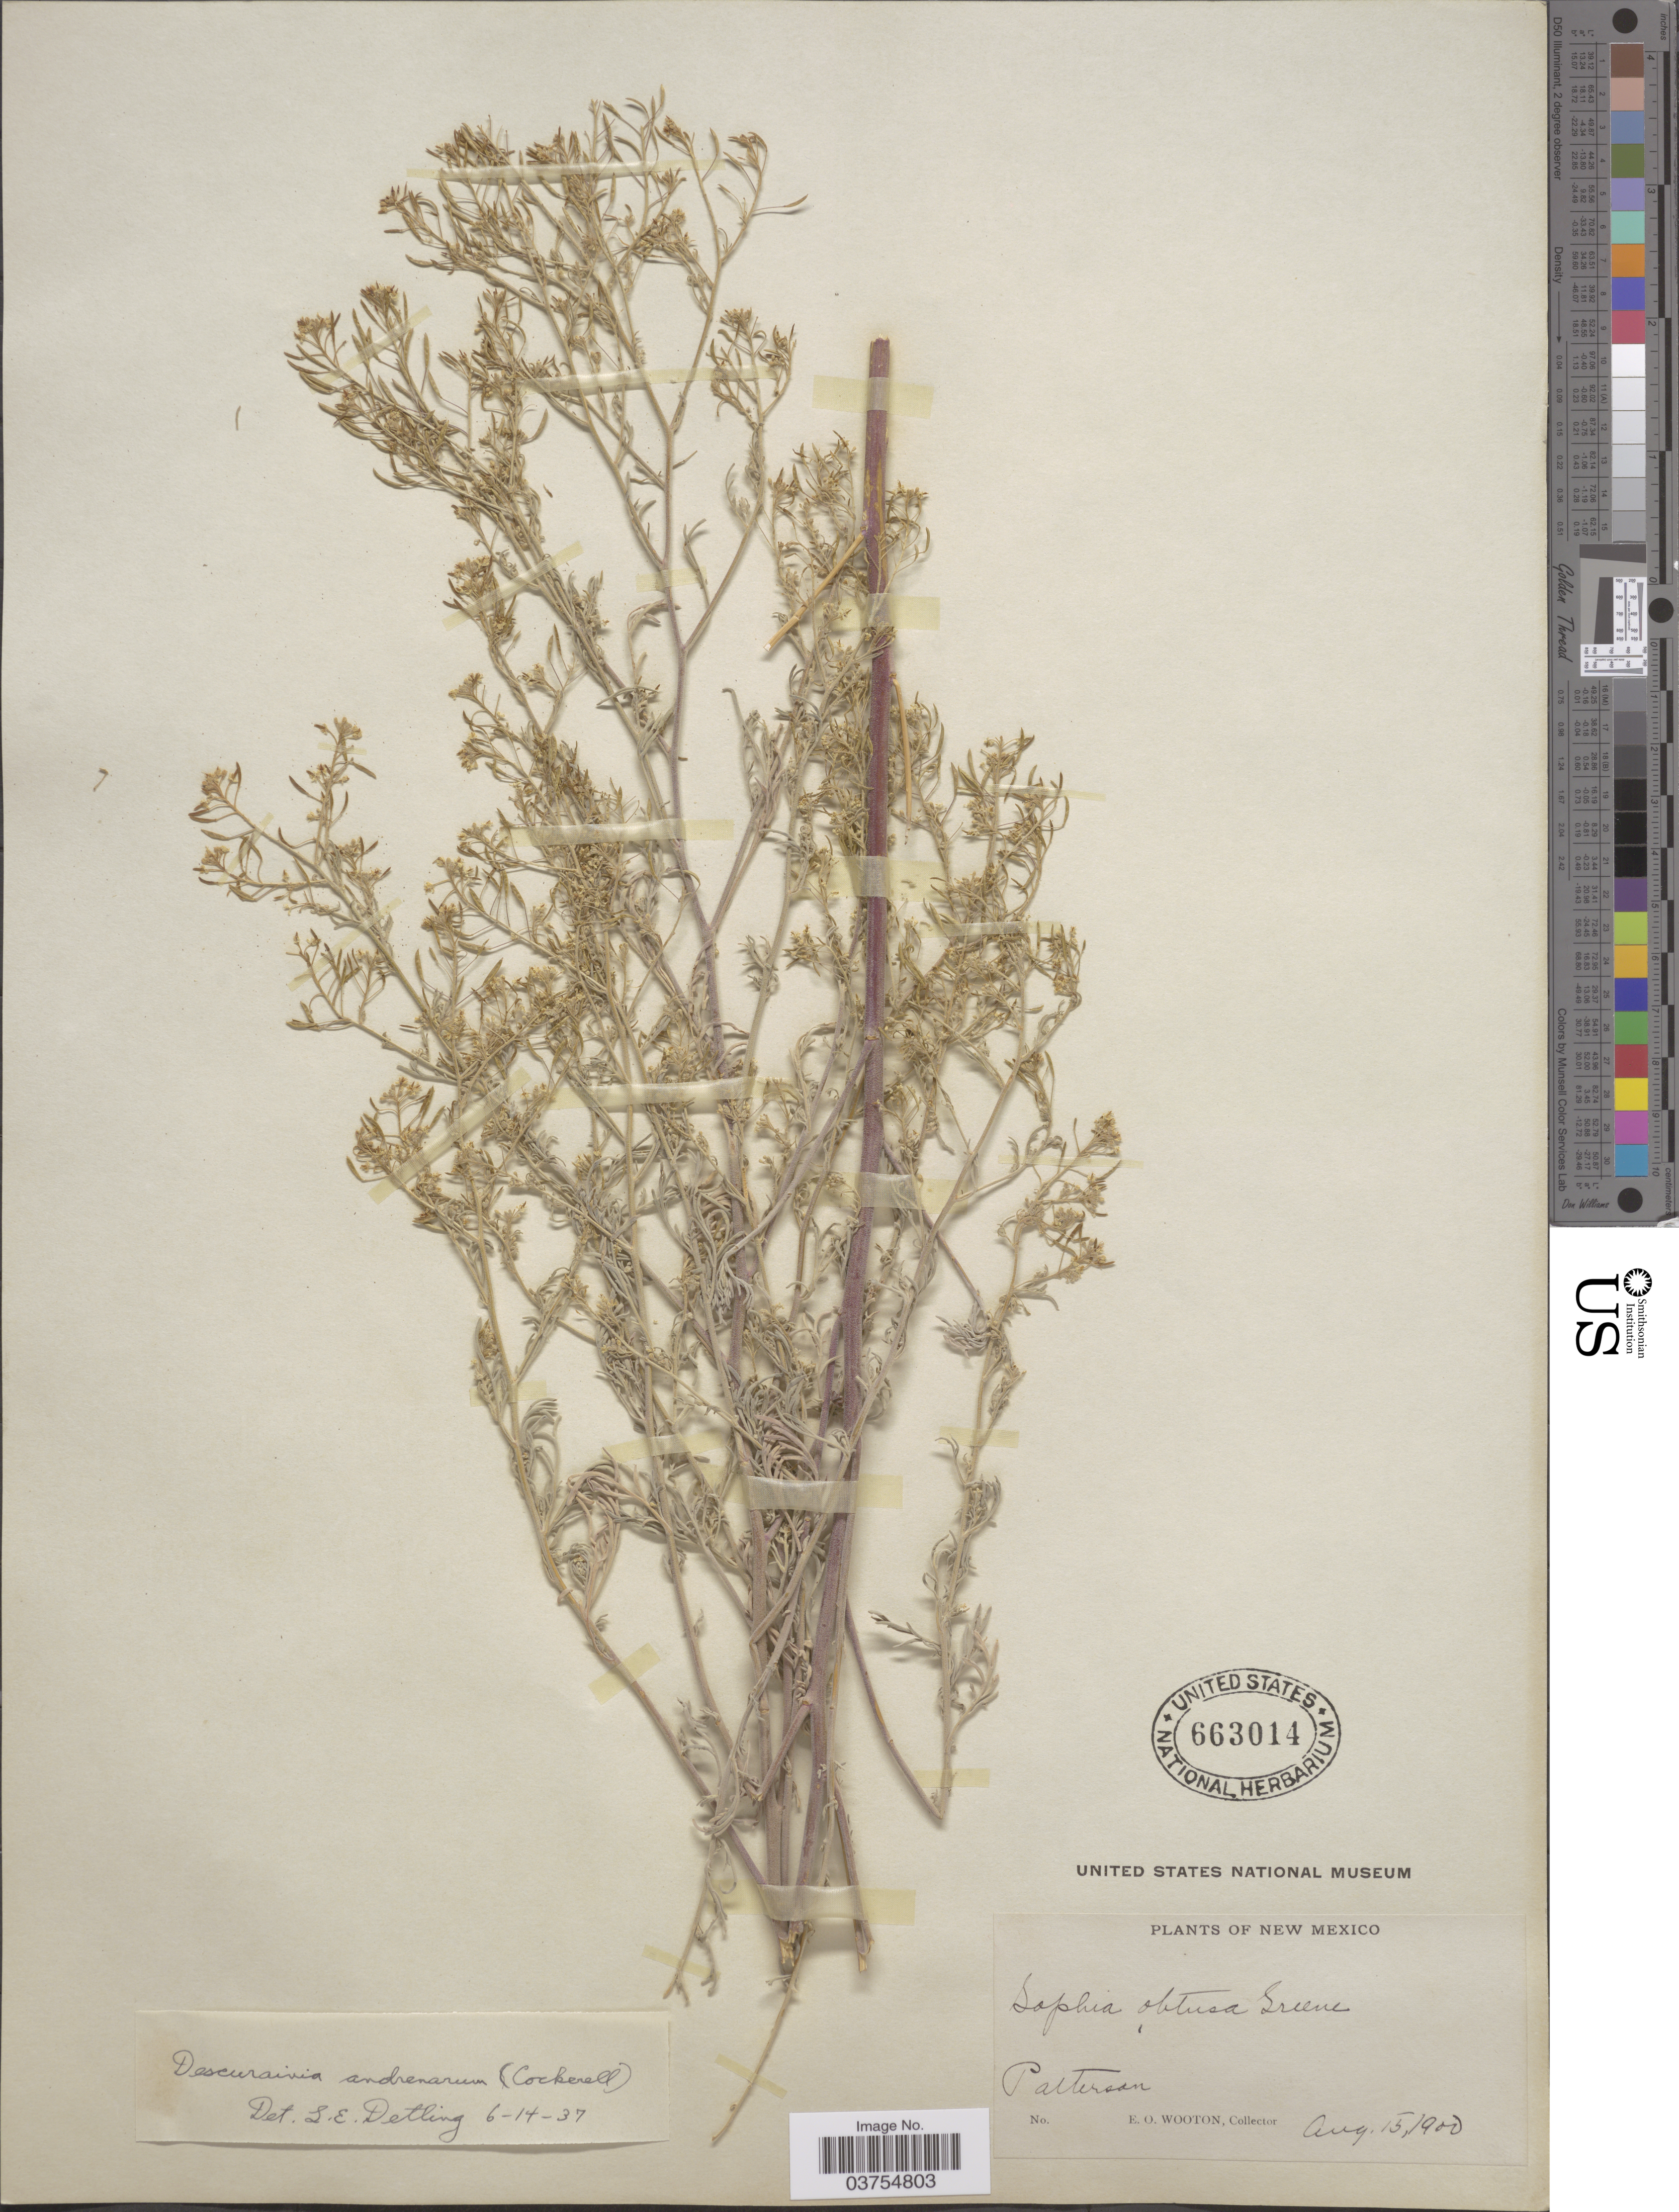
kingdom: Plantae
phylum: Tracheophyta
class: Magnoliopsida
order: Brassicales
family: Brassicaceae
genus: Descurainia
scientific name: Descurainia pinnata subsp. halictorum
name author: (Cockerell) Detling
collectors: E. O. Wooton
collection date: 1900-08-15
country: United States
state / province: New Mexico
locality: Patterson.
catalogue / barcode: US 663014